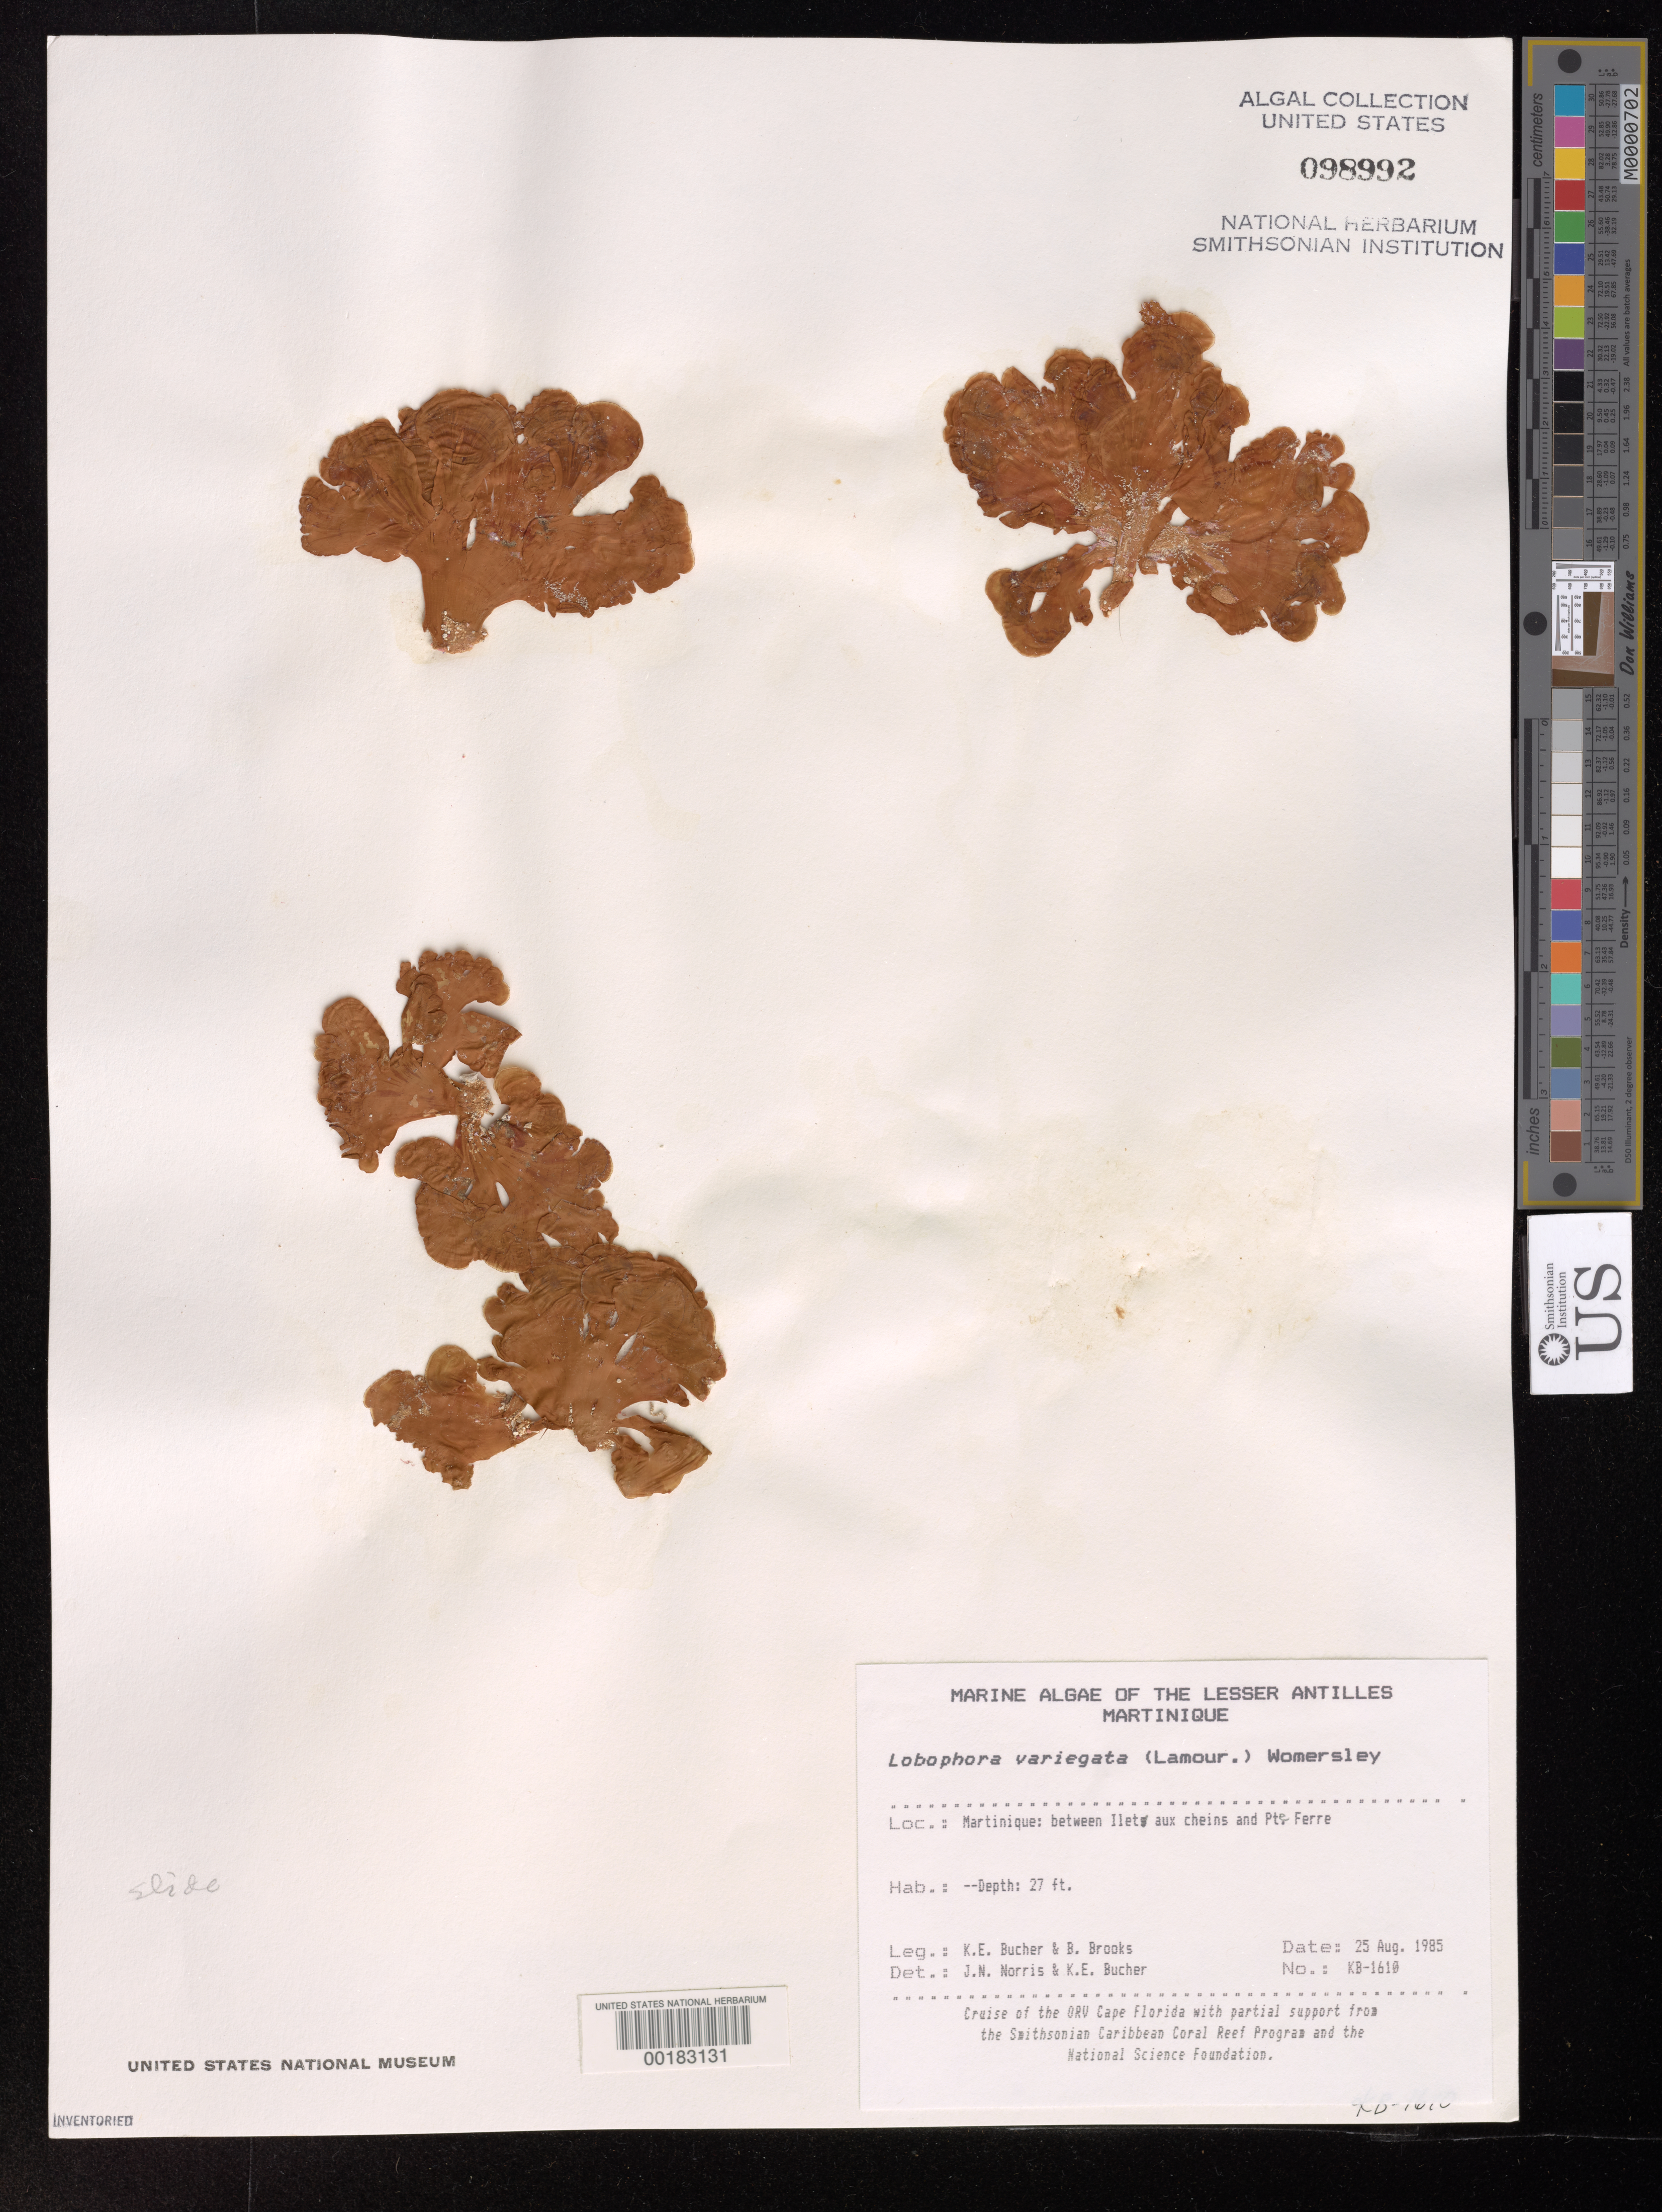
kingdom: Chromista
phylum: Ochrophyta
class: Phaeophyceae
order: Dictyotales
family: Dictyotaceae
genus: Lobophora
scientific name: Lobophora variegata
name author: (J.V.Lamouroux) Womersley & E.C. Oliveira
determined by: Norris, J. N.; Bucher, K. E.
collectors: K. E. Bucher & B. Brooks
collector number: Kb-1610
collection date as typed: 25 Aug 1985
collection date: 1985-08-25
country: Martinique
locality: Between Ilet aux Cheins and Pointe Ferre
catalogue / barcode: US 98992